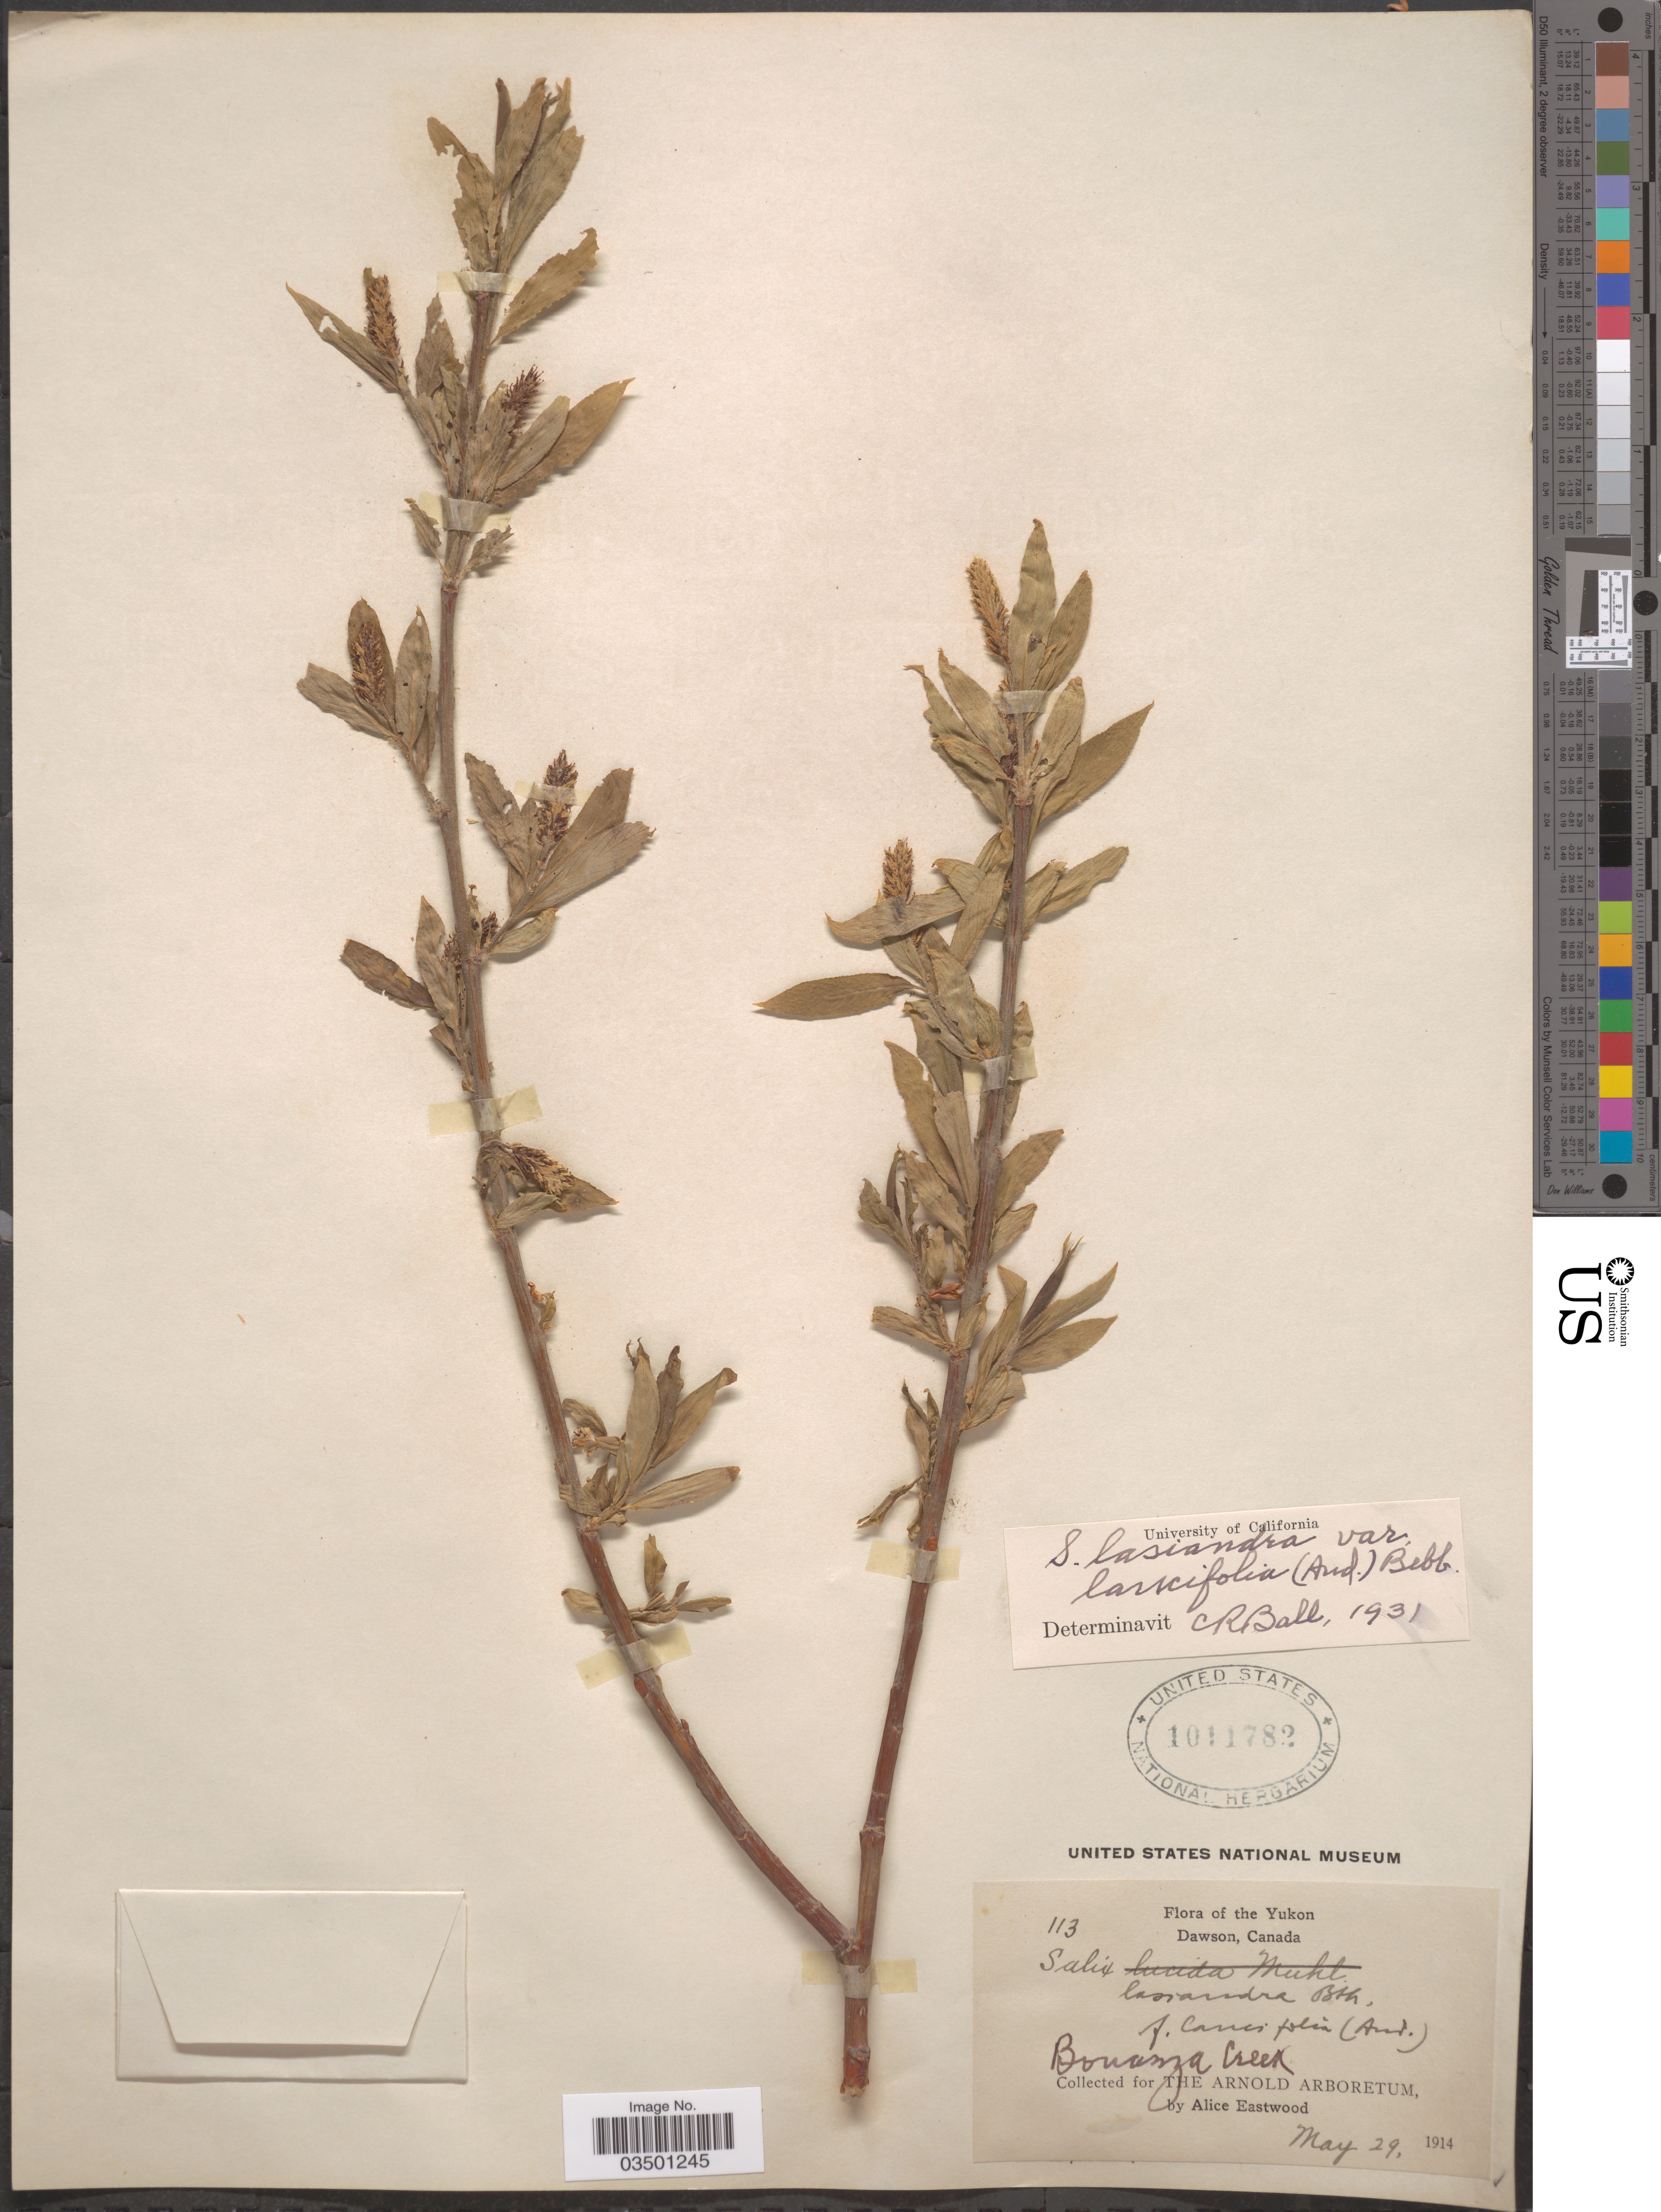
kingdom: Plantae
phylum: Tracheophyta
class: Magnoliopsida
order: Malpighiales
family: Salicaceae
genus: Salix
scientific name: Salix lasiandra var. lancifolia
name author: Bebb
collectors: A. Eastwood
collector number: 113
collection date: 1914-05-29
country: Canada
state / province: Yukon Territory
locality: Yukon. Dawson. Bonanza Creek.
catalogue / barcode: US 1011782